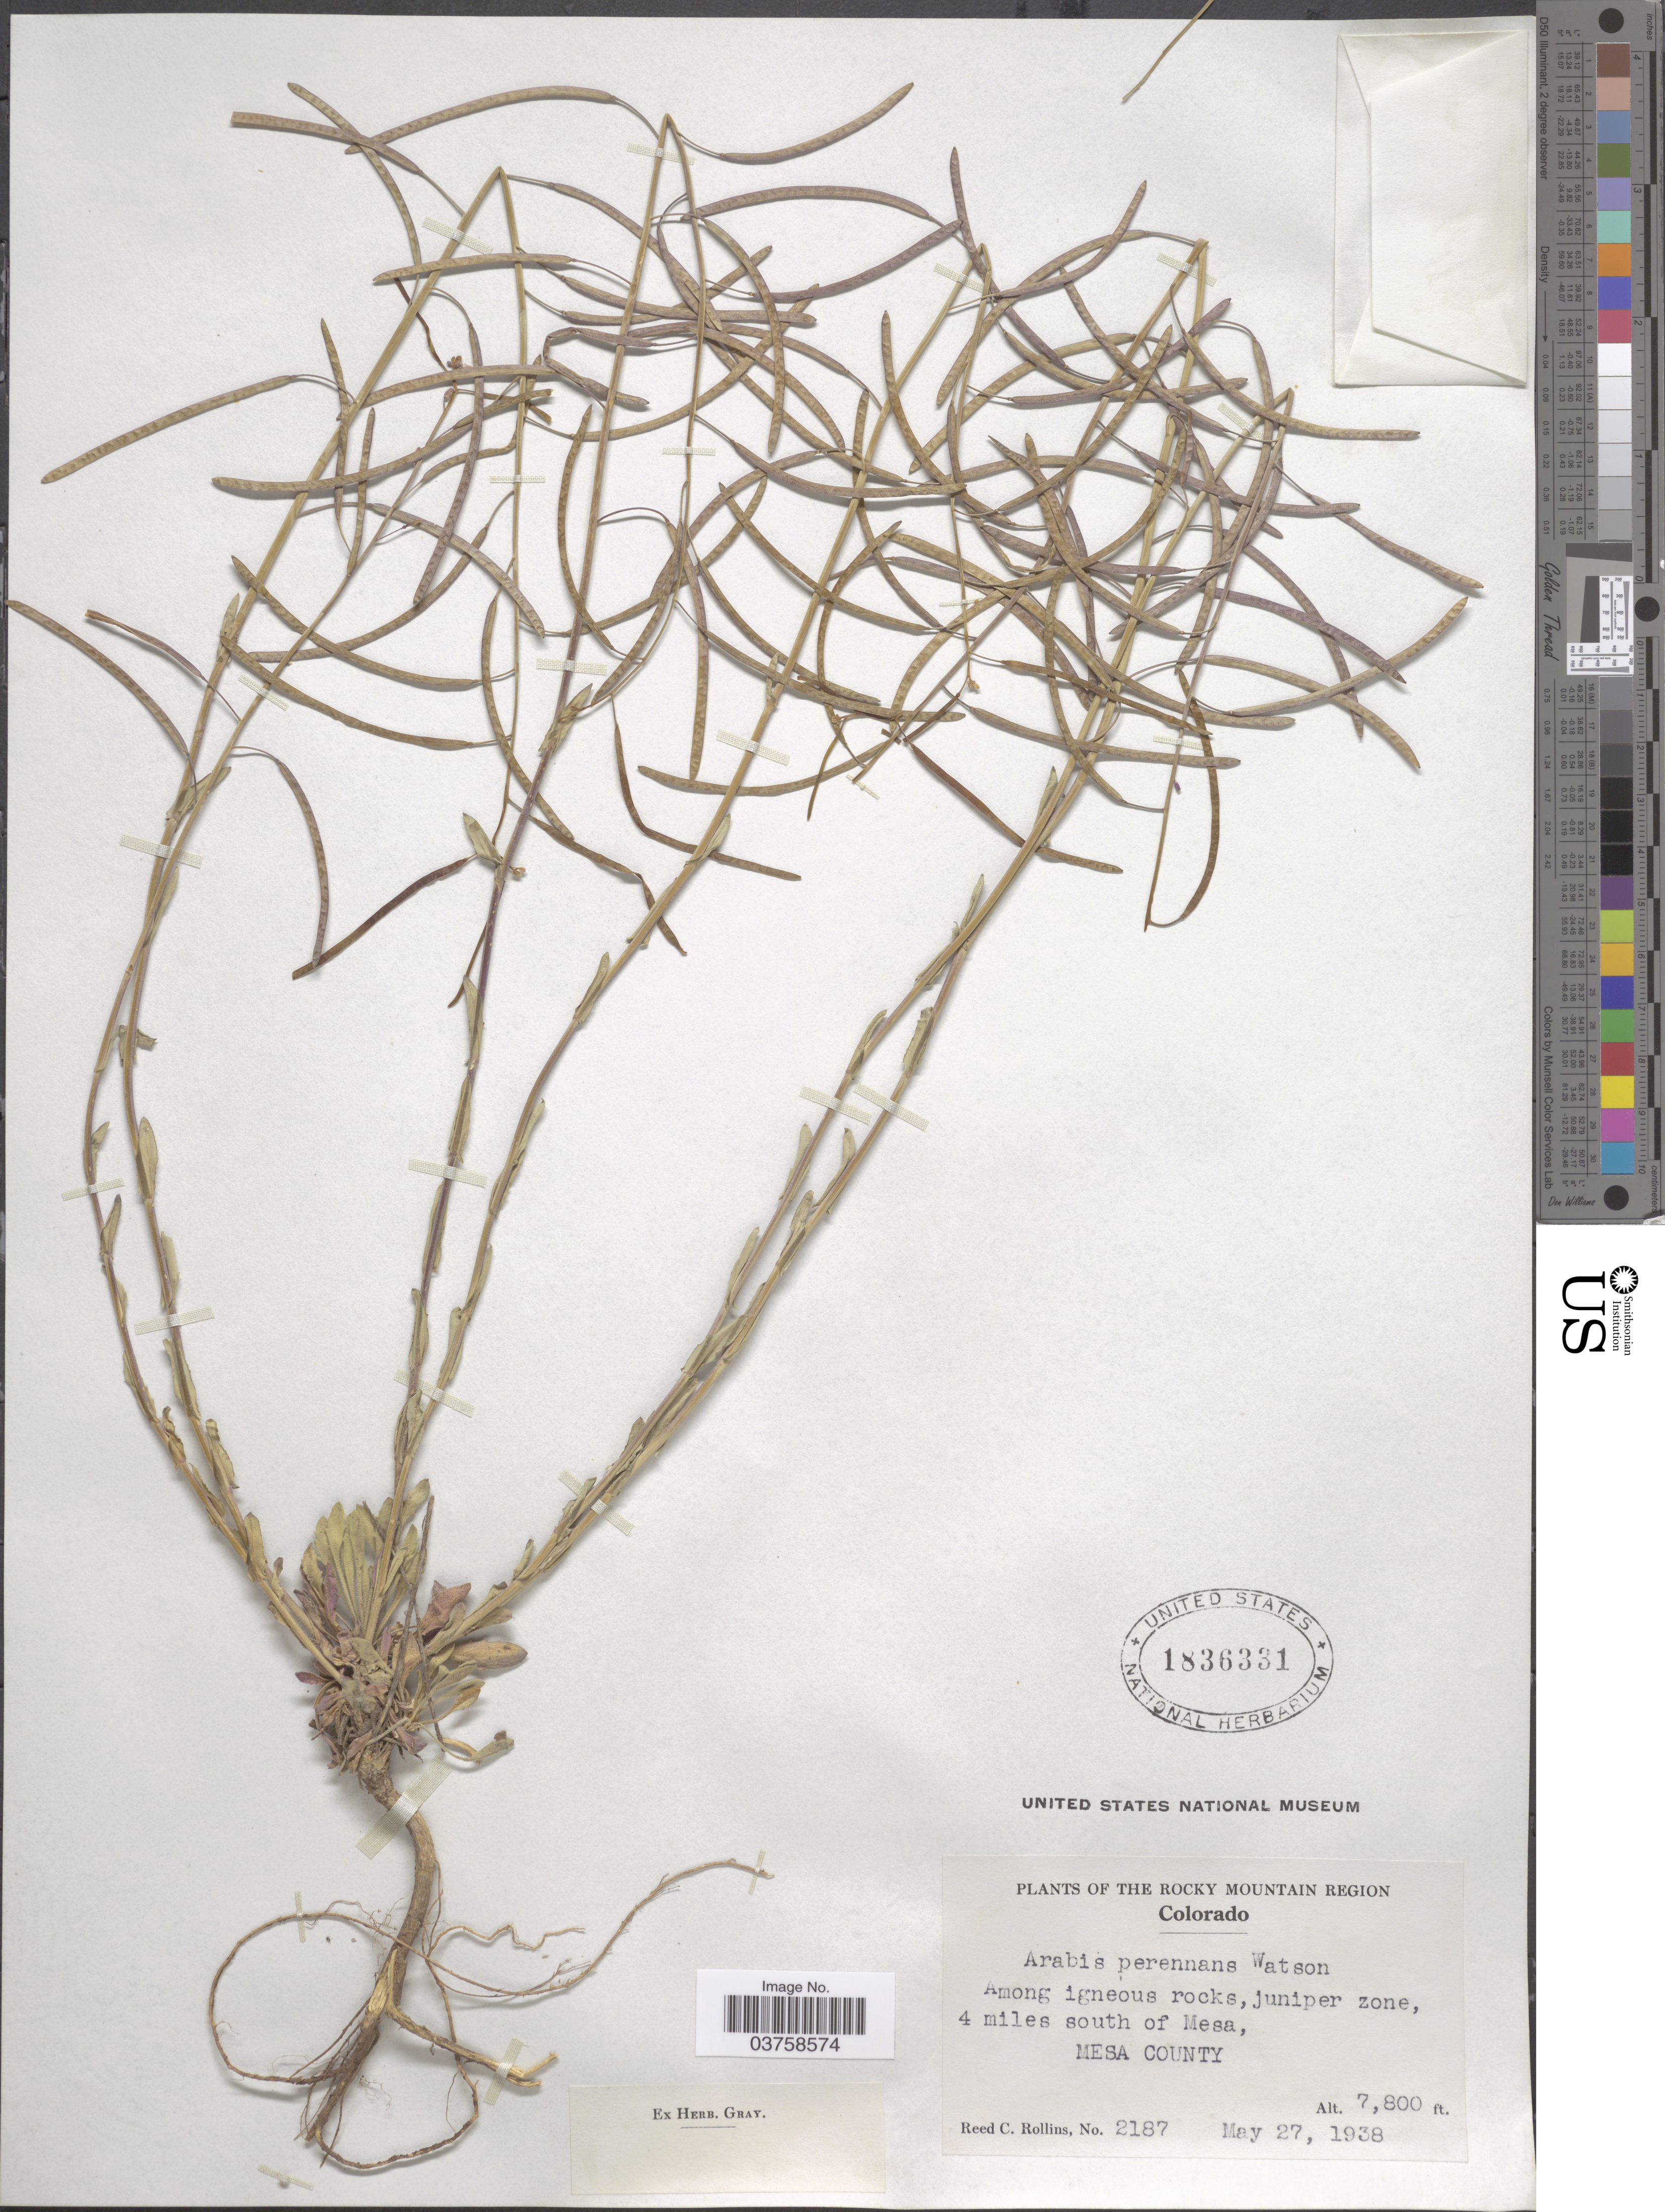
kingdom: Plantae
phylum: Tracheophyta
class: Magnoliopsida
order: Brassicales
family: Brassicaceae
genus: Arabis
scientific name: Arabis perennans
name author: S. Watson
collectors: R. C. Rollins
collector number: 2187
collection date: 1938-05-27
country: United States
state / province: Colorado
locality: The Rocky Mountain Region. 4 miles south of Mesa, Mesa County.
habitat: among igneous rocks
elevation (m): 2377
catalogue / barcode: US 1836331